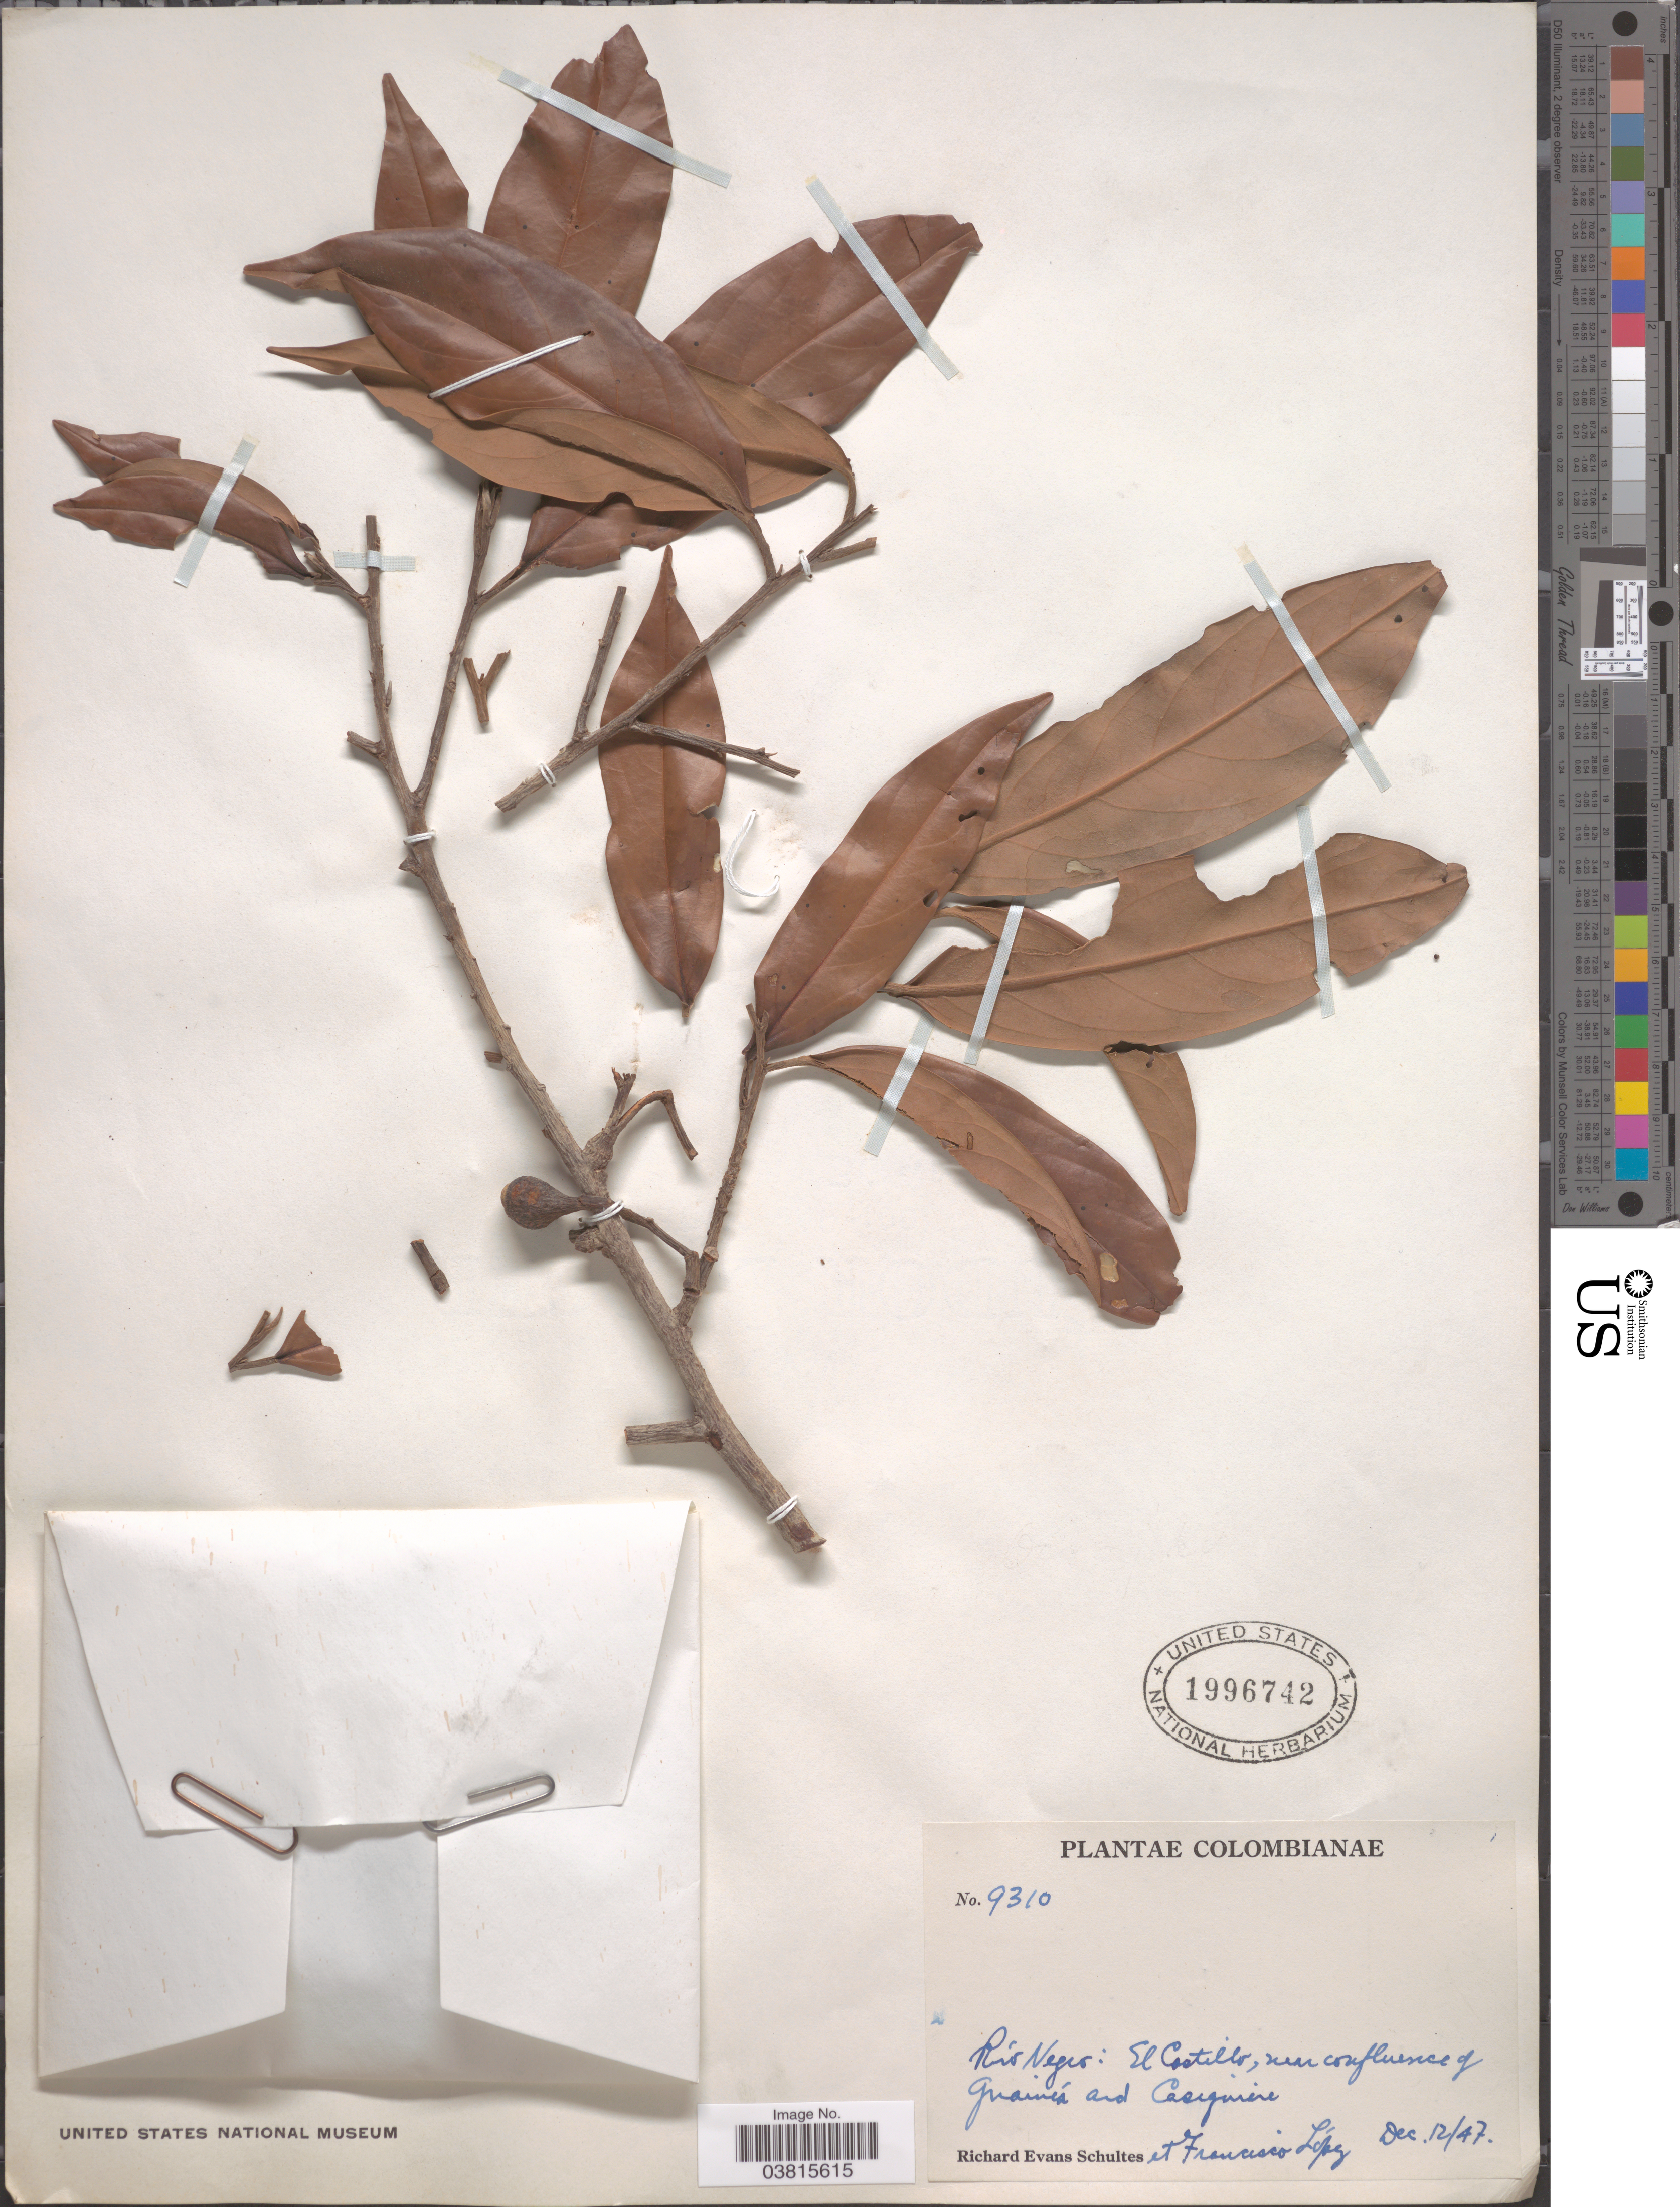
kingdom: Plantae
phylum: Tracheophyta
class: Magnoliopsida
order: Laurales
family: Lauraceae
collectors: R. E. Schultes & F. Lopéz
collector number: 9310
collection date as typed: Transcribed d/m/y: 12/12/47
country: Colombia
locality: Rio Negro: El Castillo, near confluence of Guainéa and Casiquiare.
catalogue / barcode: US 1996742